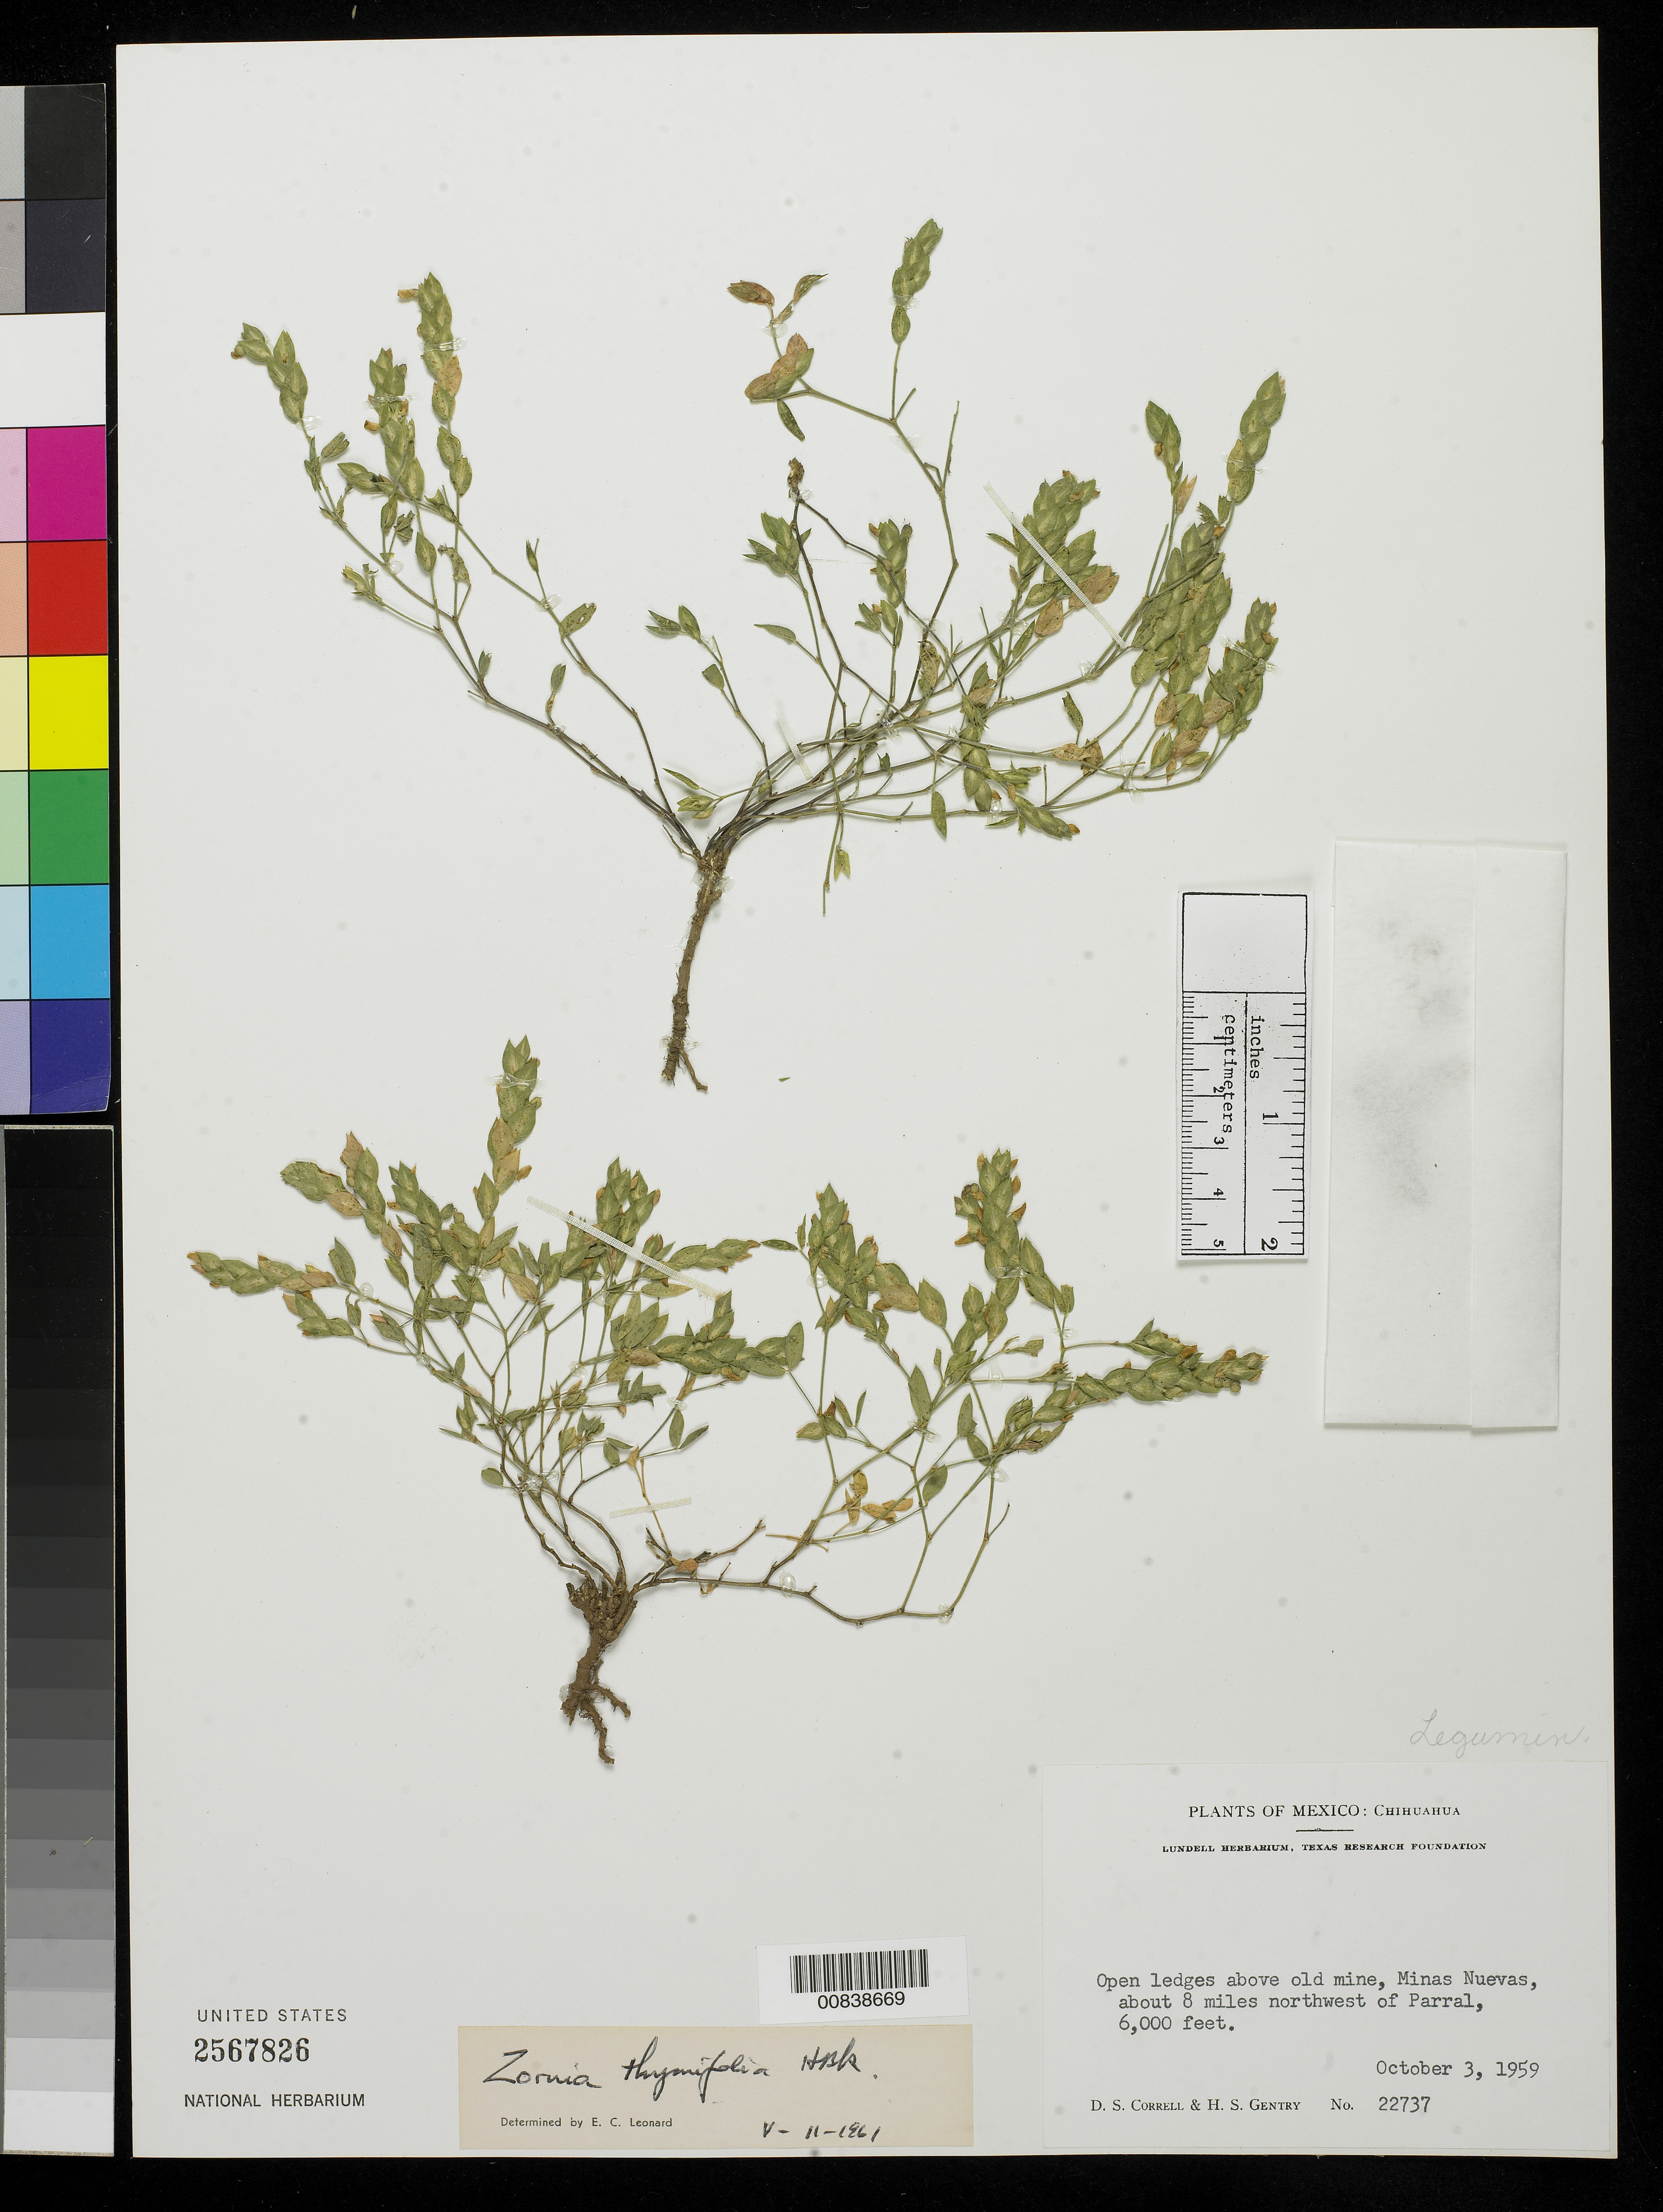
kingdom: Plantae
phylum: Tracheophyta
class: Magnoliopsida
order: Fabales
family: Fabaceae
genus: Zornia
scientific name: Zornia thymifolia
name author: Kunth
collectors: D. S. Correll & H. S. Gentry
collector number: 22737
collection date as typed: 03 Oct 1959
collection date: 1959-10-03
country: Mexico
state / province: Chihuahua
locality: Above old mine, Minas Nuevas, about 8 miles northwest of Parral.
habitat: Open ledges above old mine.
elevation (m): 1829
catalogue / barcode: US 2567826